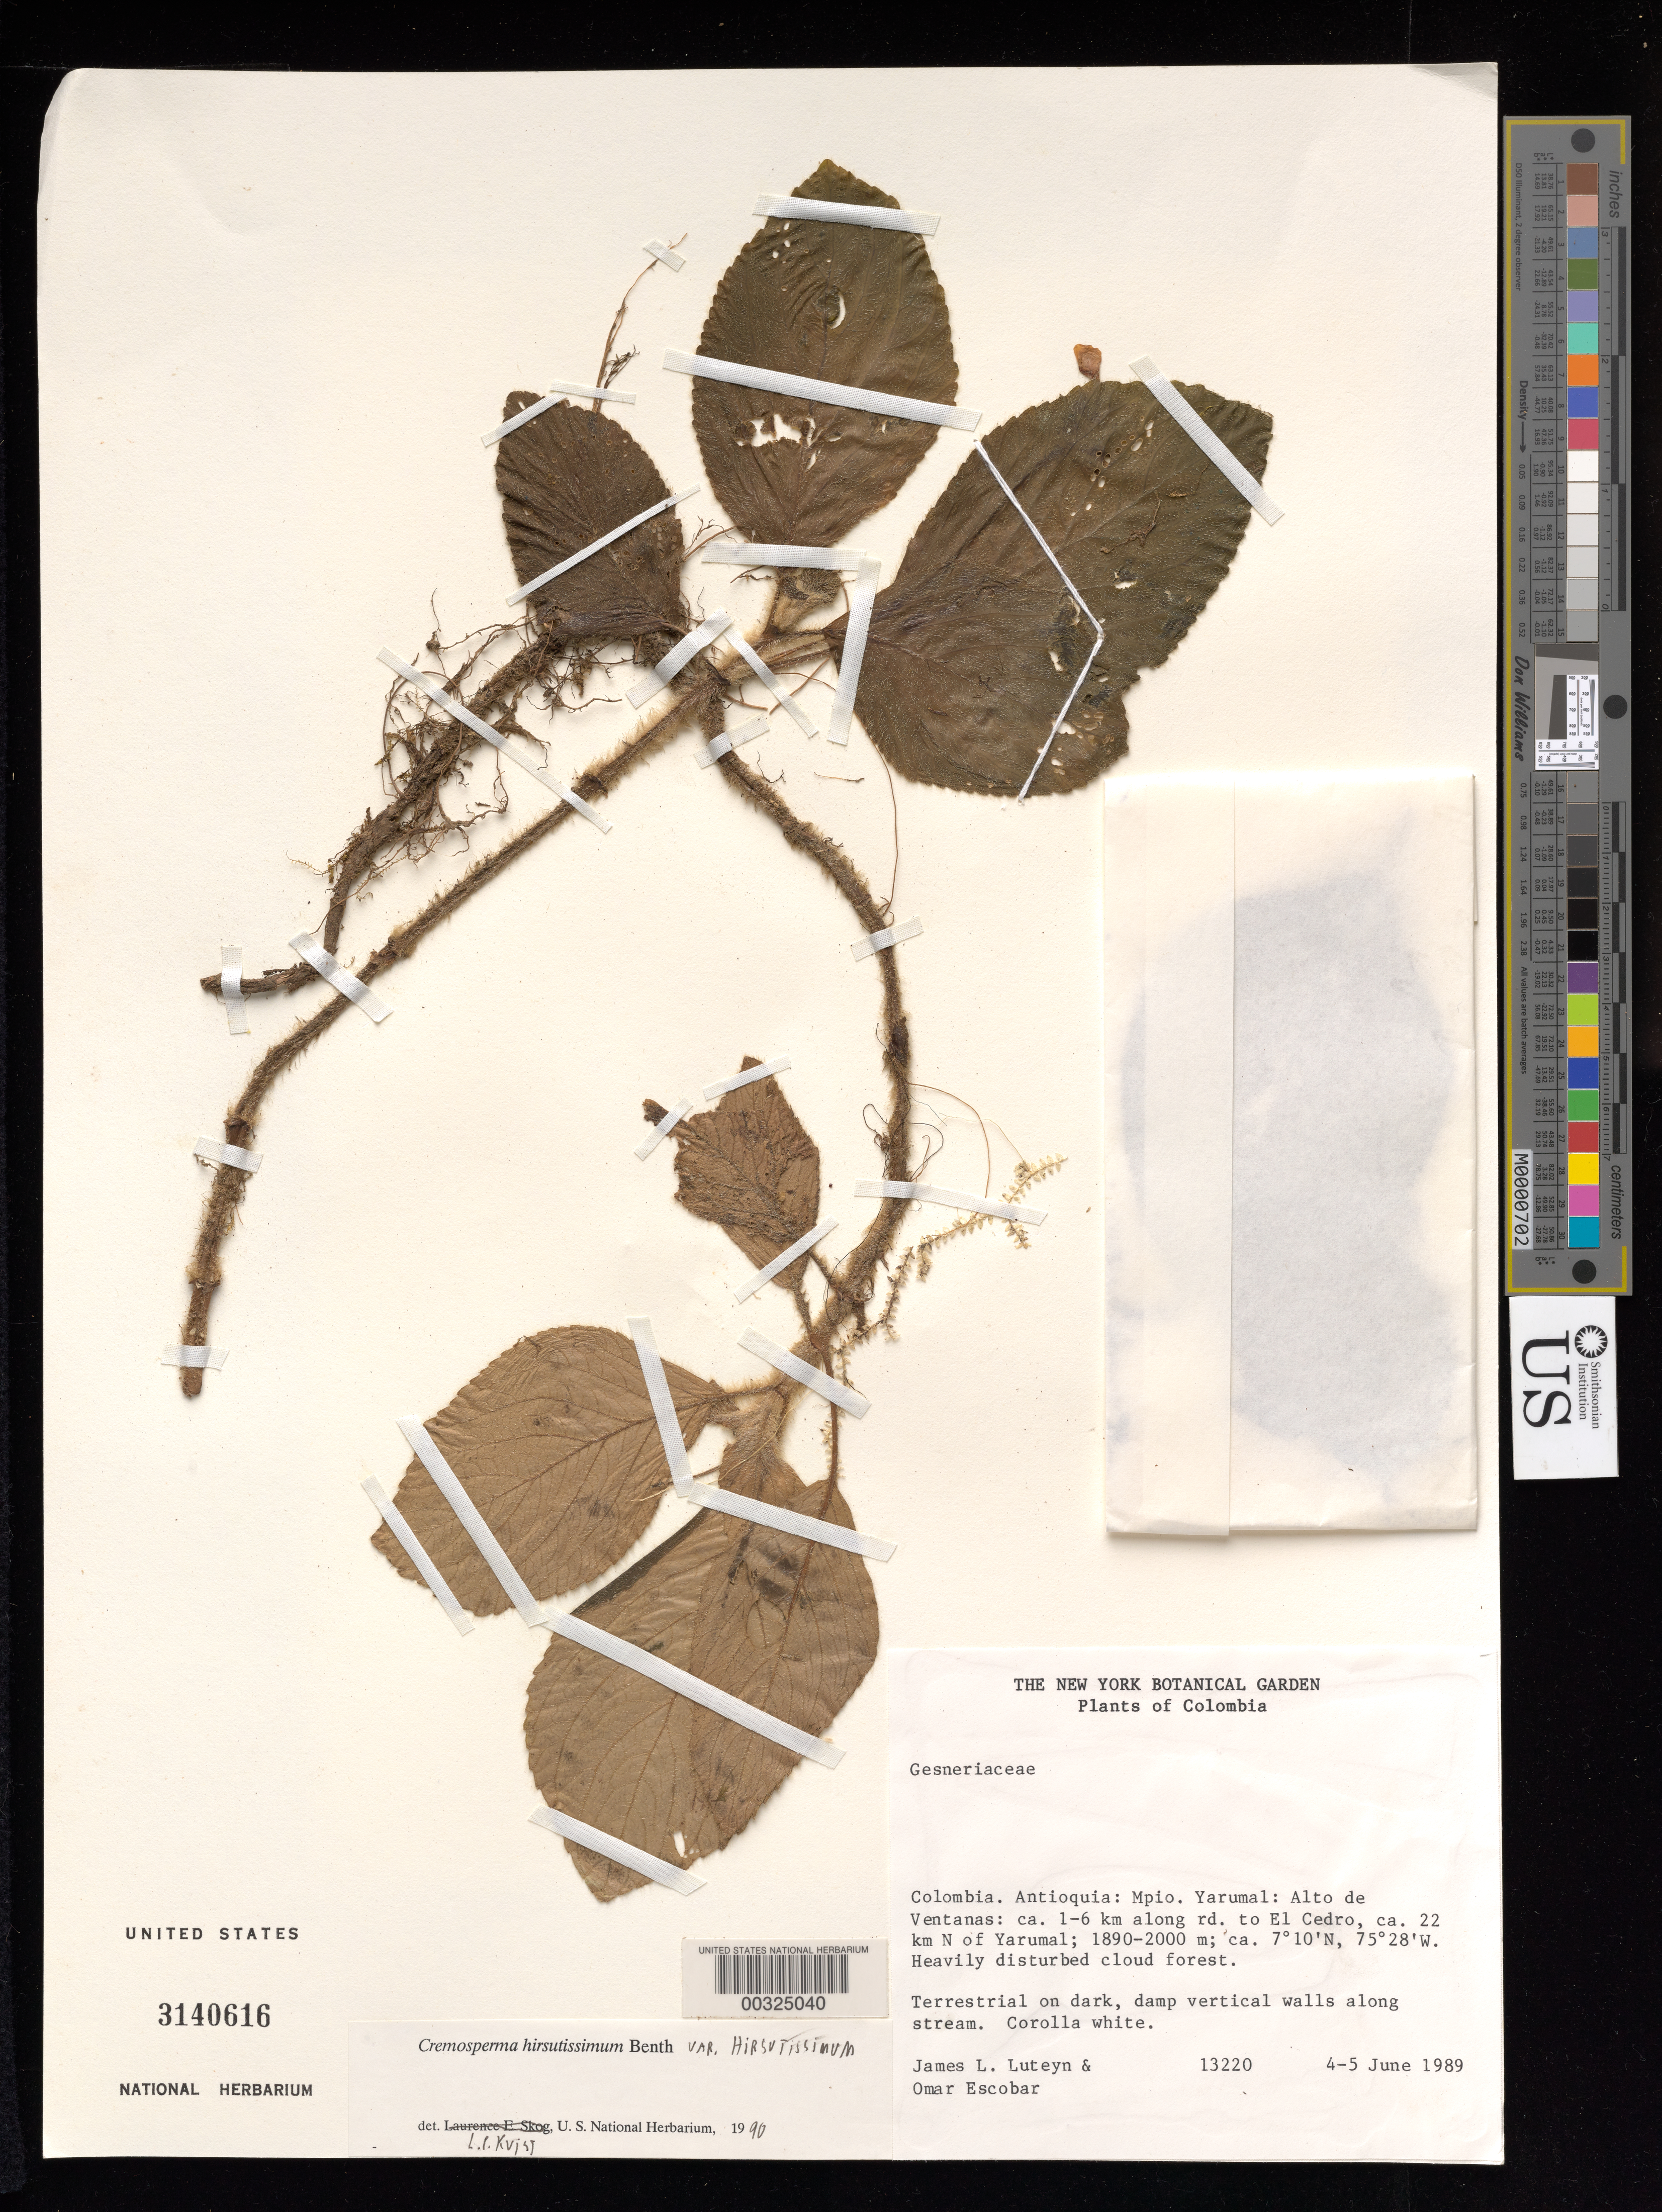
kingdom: Plantae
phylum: Tracheophyta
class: Magnoliopsida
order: Lamiales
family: Gesneriaceae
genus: Cremosperma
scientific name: Cremosperma hirsutissimum var. hirsutissimum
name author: Benth.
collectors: J. L. Luteyn & O. D. Escobar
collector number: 13220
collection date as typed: Jun 1989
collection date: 1989-06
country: Colombia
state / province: Antioquia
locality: Mun. of Yarumal, Alto de Ventanas, ca 1-6 km along rd to El Cedro, ca 22 km N of Yarumal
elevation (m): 1890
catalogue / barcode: US 3140616